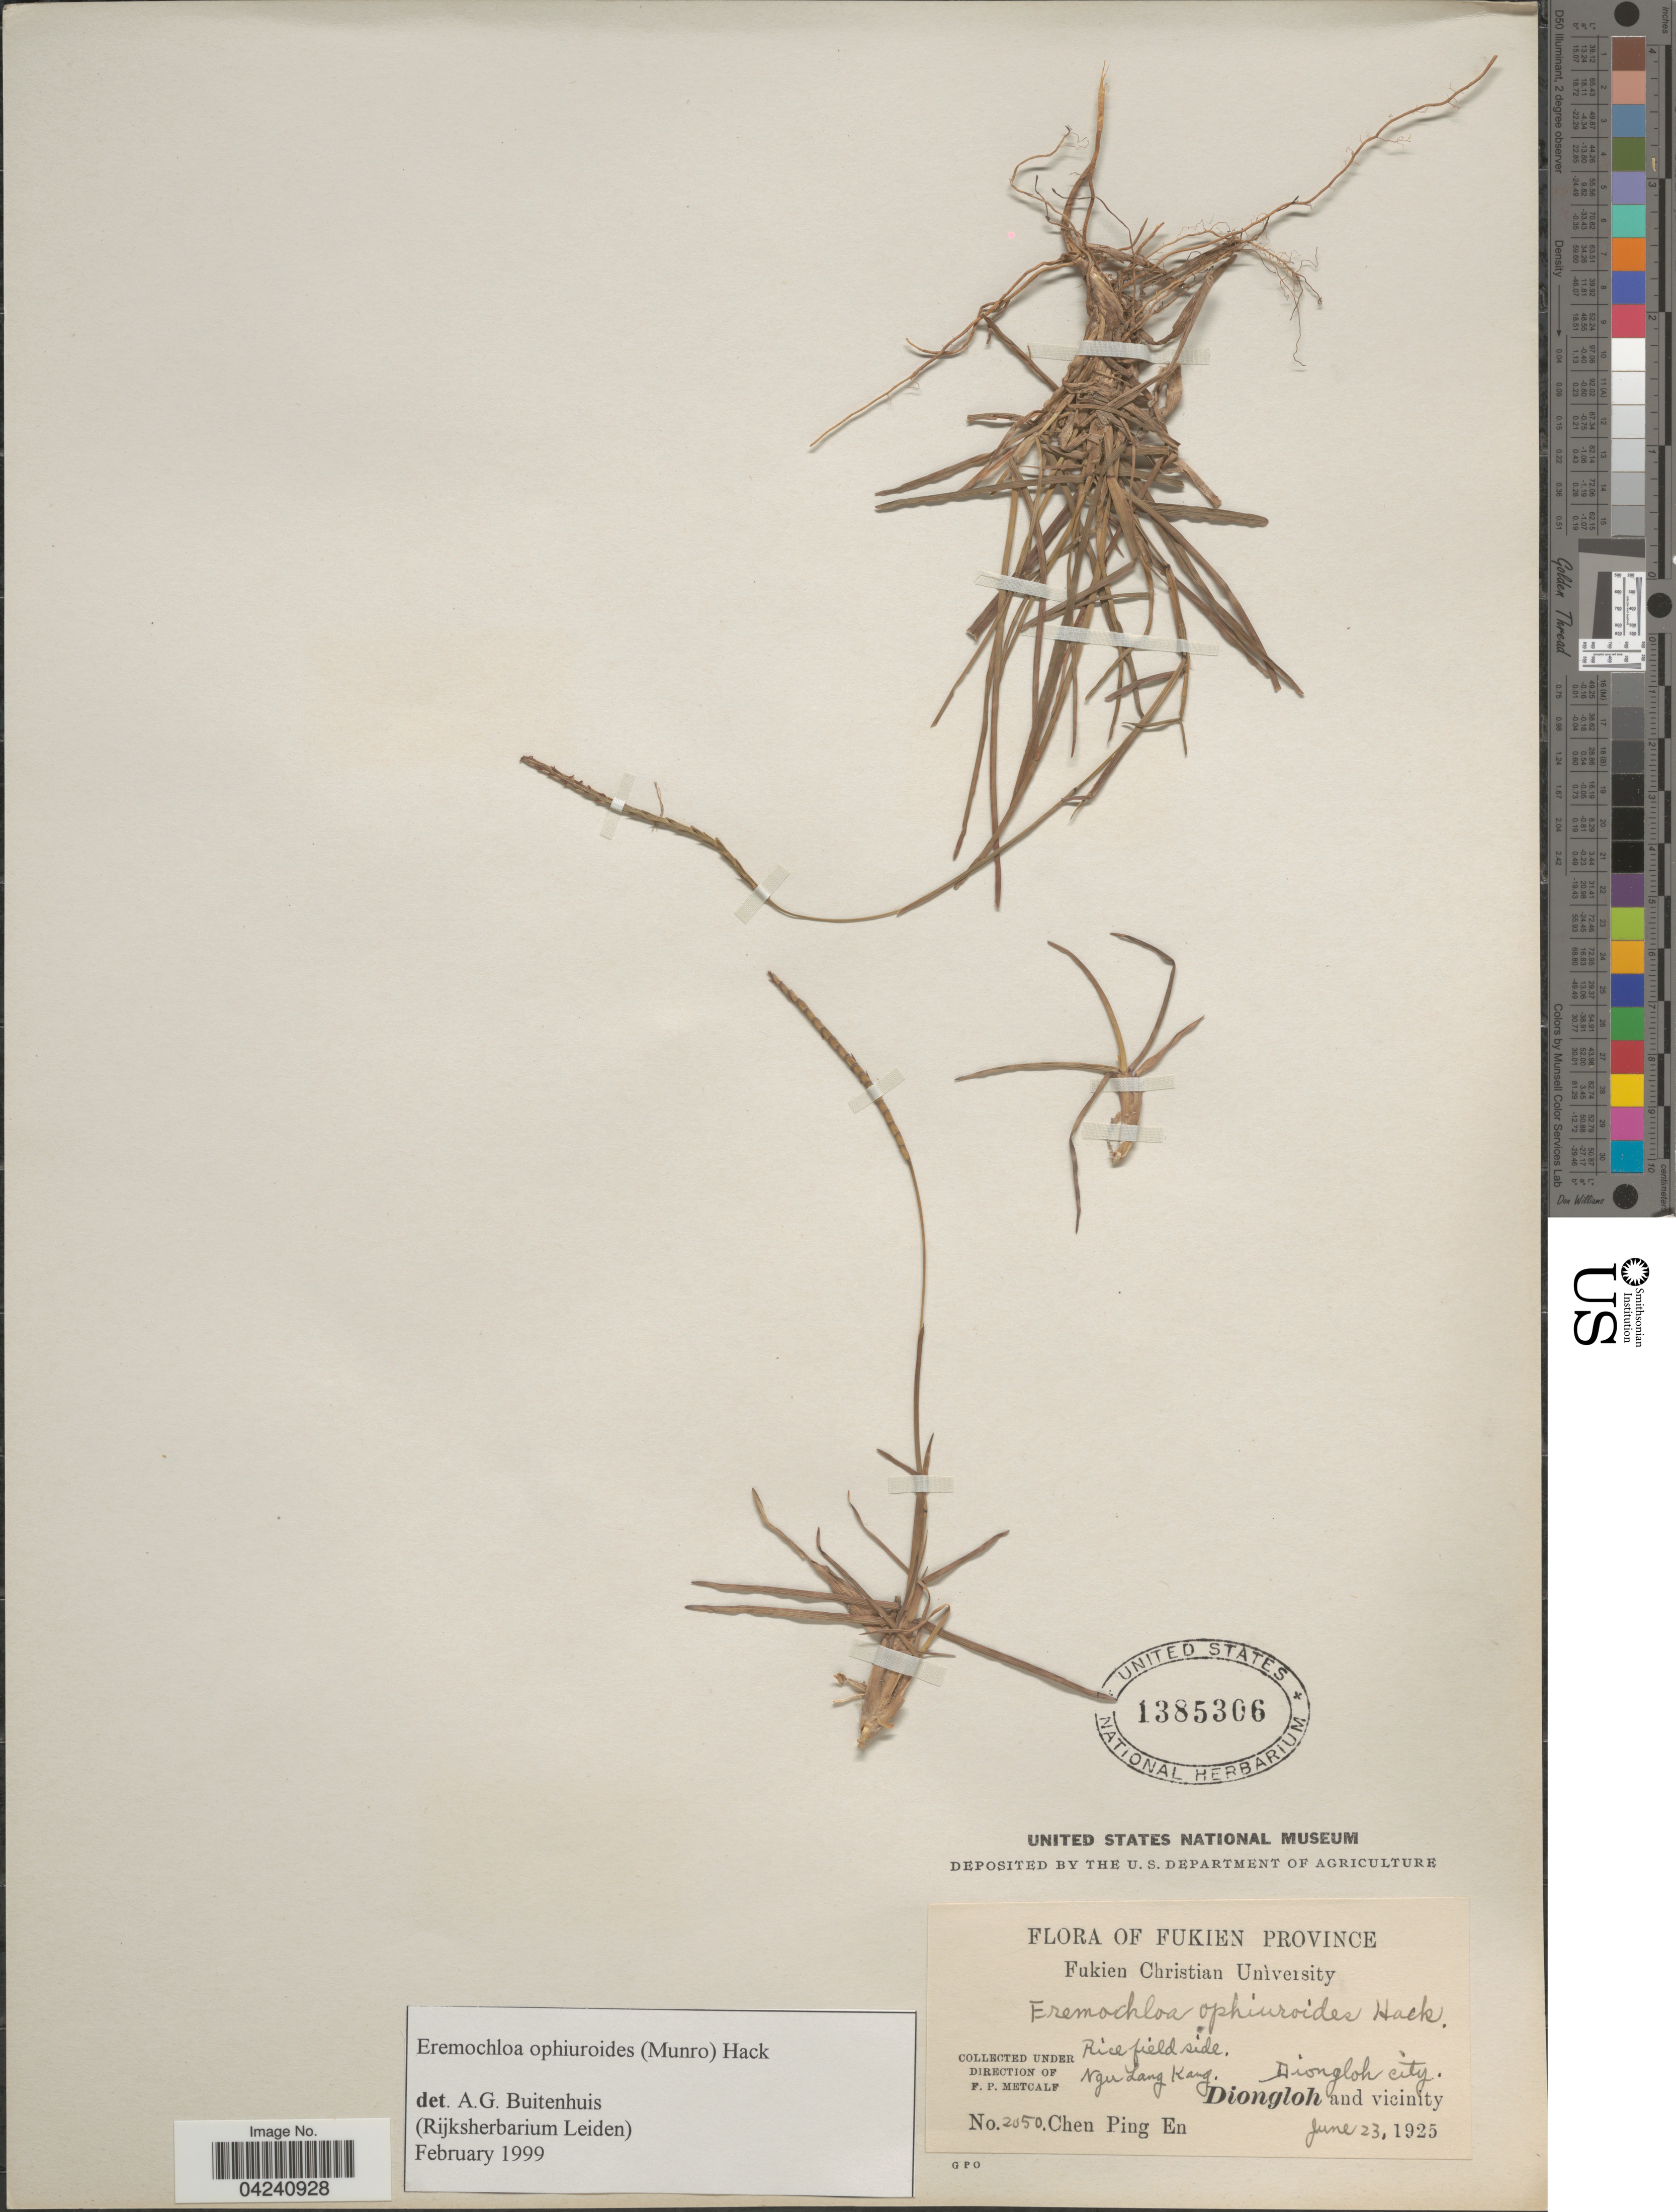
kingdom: Plantae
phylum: Tracheophyta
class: Liliopsida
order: Poales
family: Poaceae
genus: Eremochloa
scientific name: Eremochloa ophiuroides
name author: (Munro) Hack.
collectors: C. Ping En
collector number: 2050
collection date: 1925-06-23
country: China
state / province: Fujian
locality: Fukien. Rice field side. Ngu Lang Kang. Diongloh city. Diongloh and vicinity.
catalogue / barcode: US 1385306